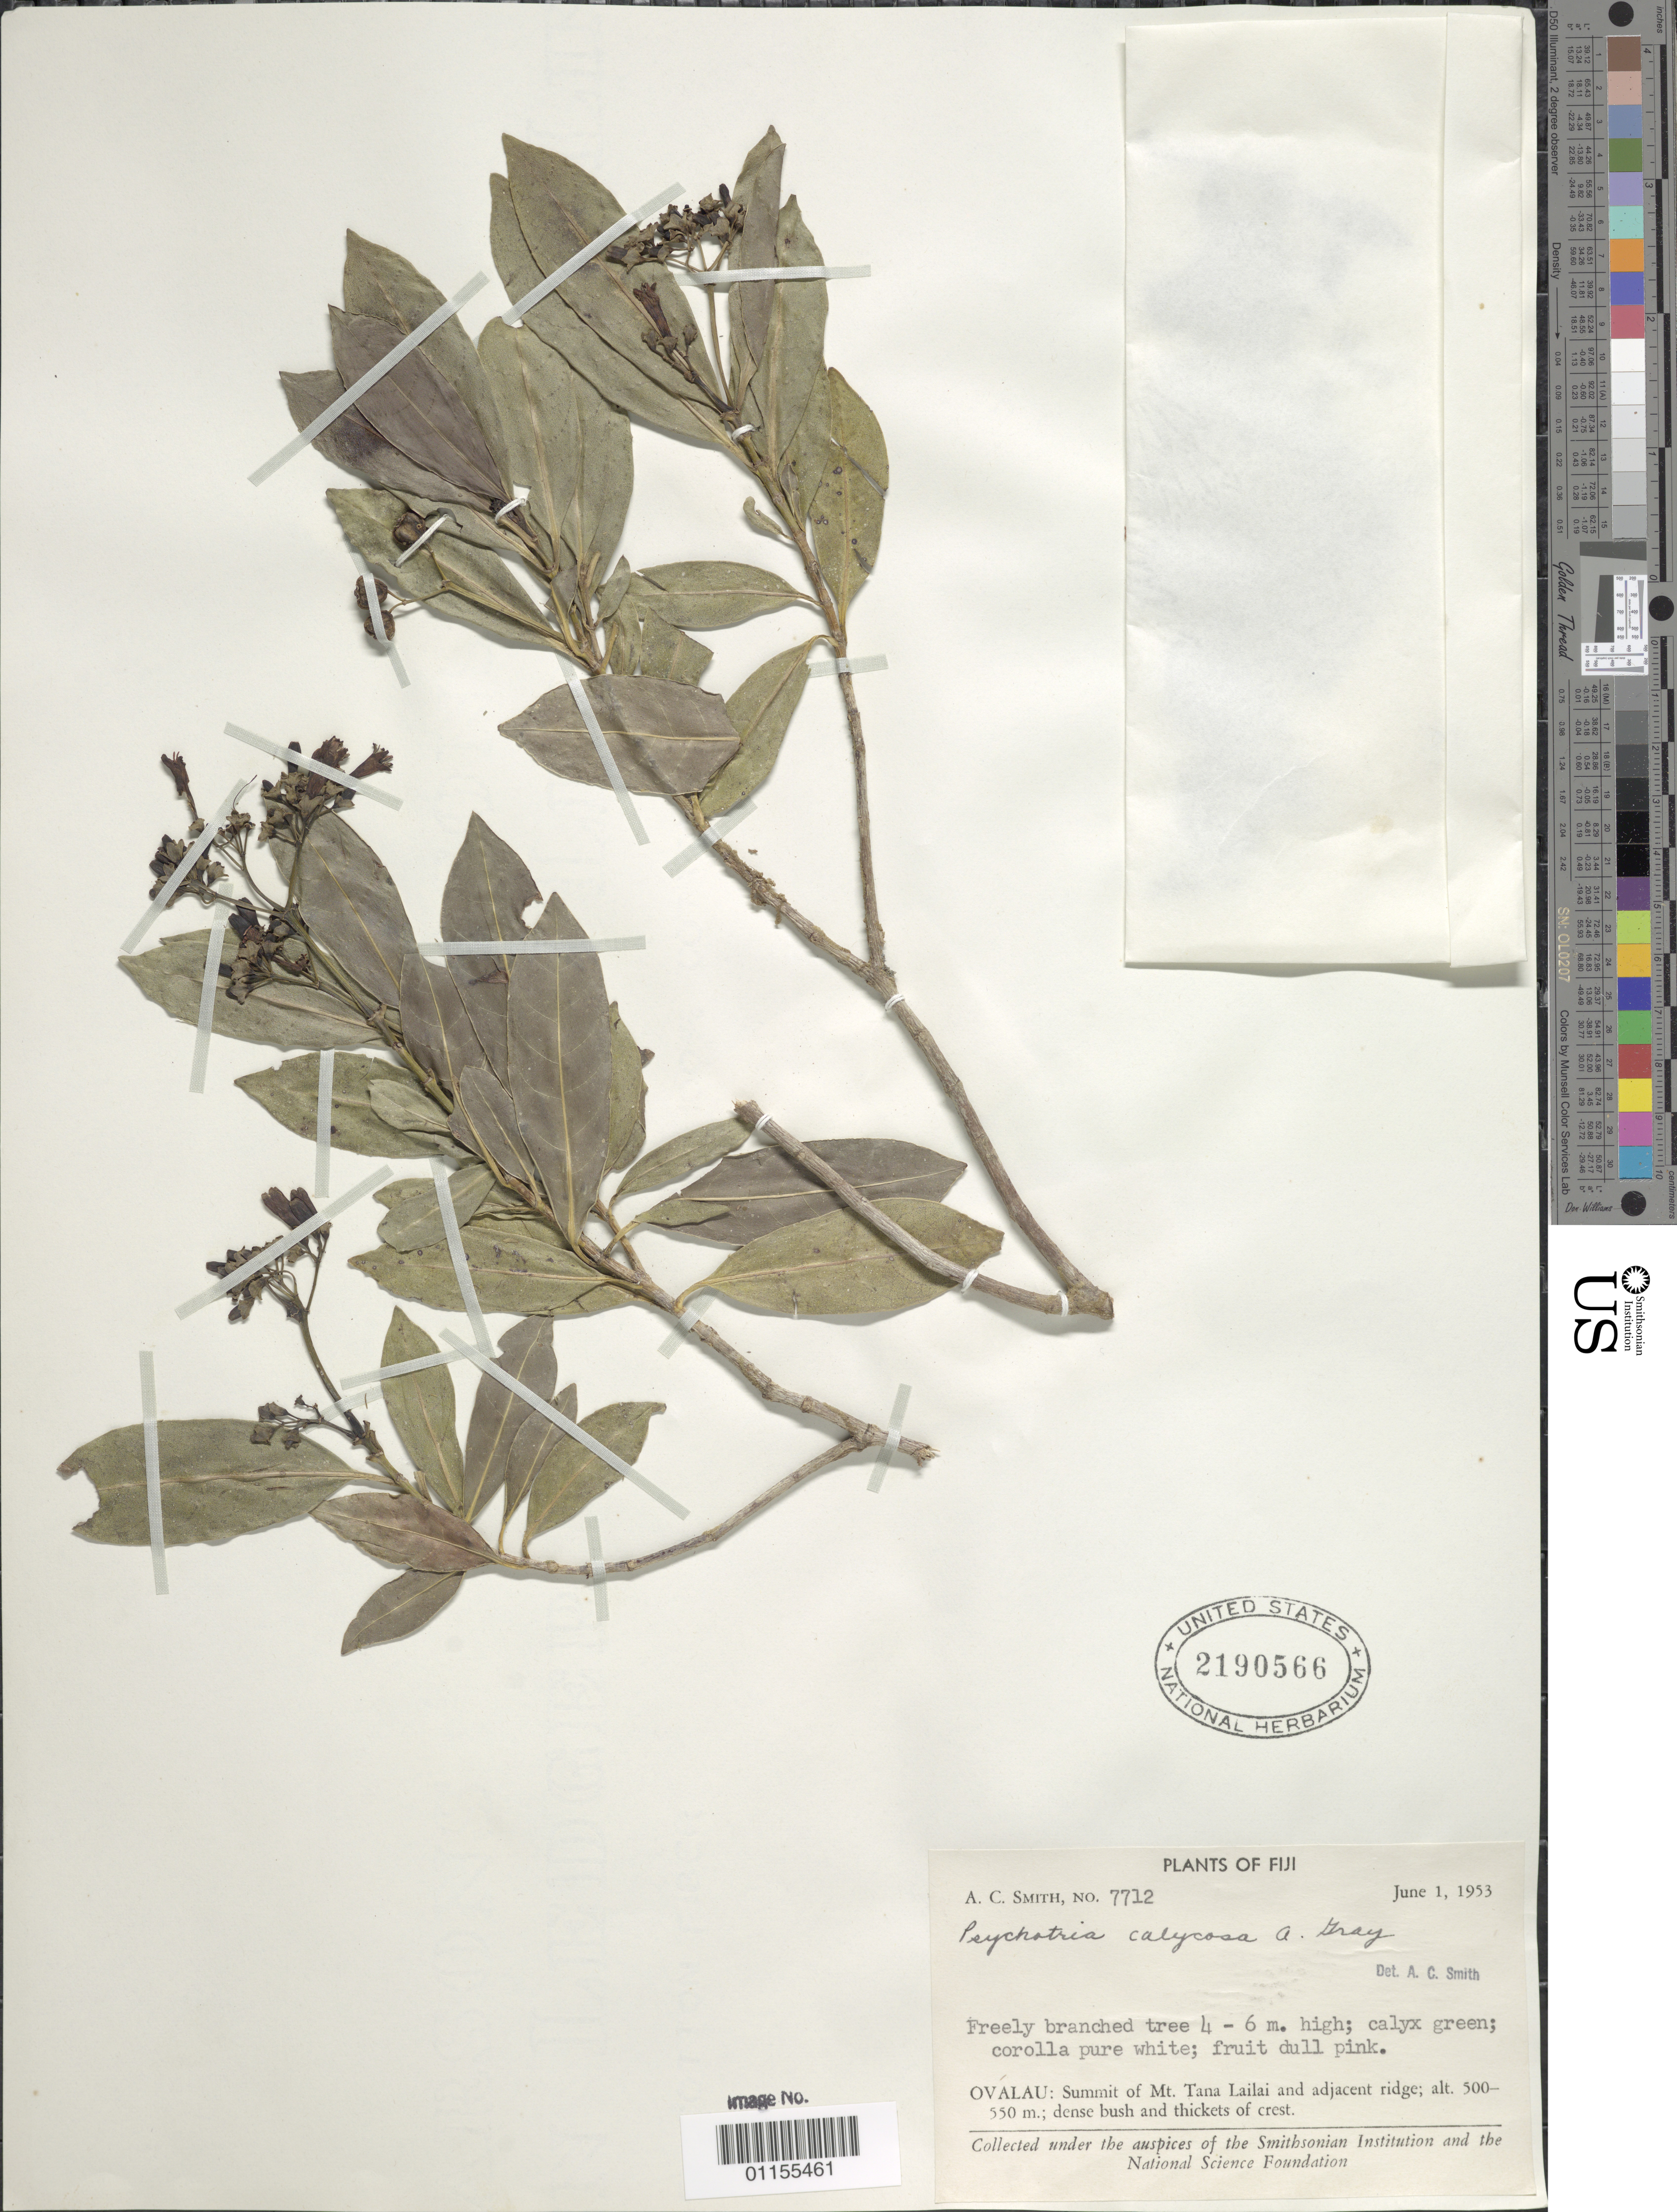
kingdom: Plantae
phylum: Tracheophyta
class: Magnoliopsida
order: Gentianales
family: Rubiaceae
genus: Psychotria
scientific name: Psychotria calycosa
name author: A. Gray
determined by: Smith, A. C.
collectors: A. C. Smith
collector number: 7712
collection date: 1953-06-01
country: Fiji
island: Ovalau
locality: Summit of Mt. Tana Lailai and adjacent ridge, Ovalau, Fiji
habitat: Dense bush and thickets of crest.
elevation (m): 500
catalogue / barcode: US 2190566